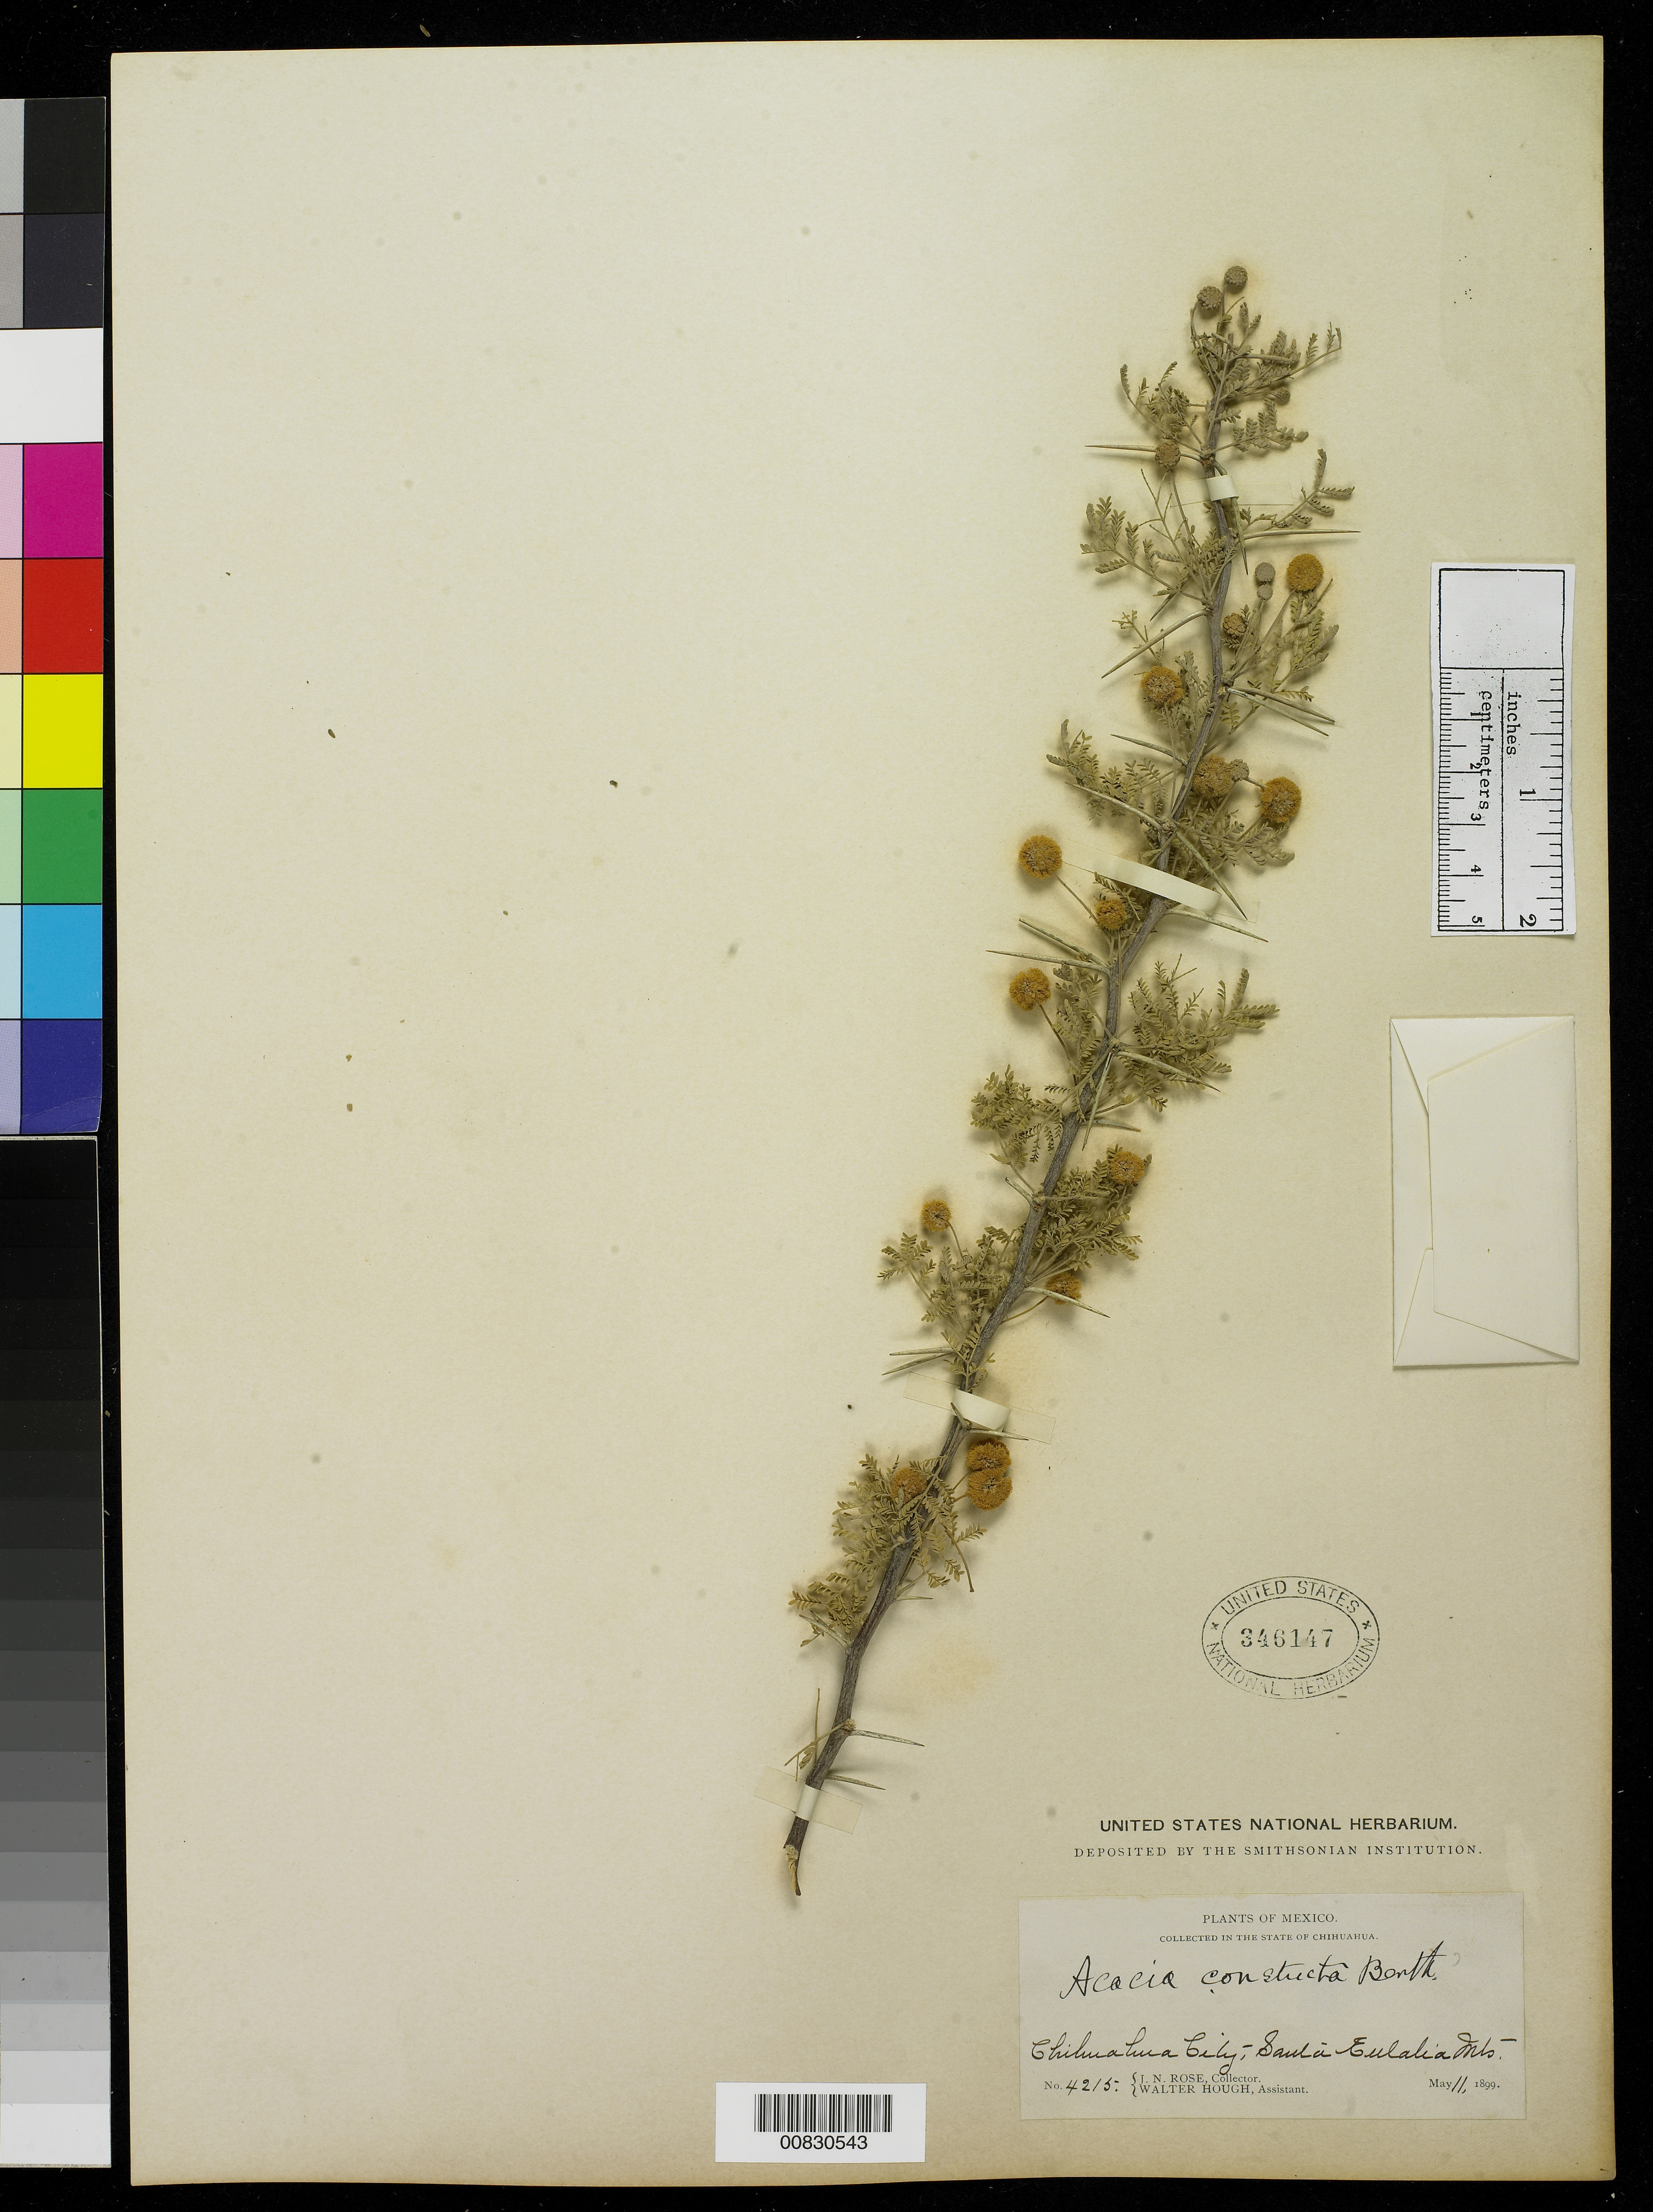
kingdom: Plantae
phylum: Tracheophyta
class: Magnoliopsida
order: Fabales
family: Fabaceae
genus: Vachellia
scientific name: Vachellia constricta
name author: (Benth.) Seigler & Ebinger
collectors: J. N. Rose & W. Hough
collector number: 4215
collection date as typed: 11 May 1899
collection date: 1899-05-11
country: Mexico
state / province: Chihuahua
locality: Chihuahua City - Sta. Eulalia Mts.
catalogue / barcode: US 346147